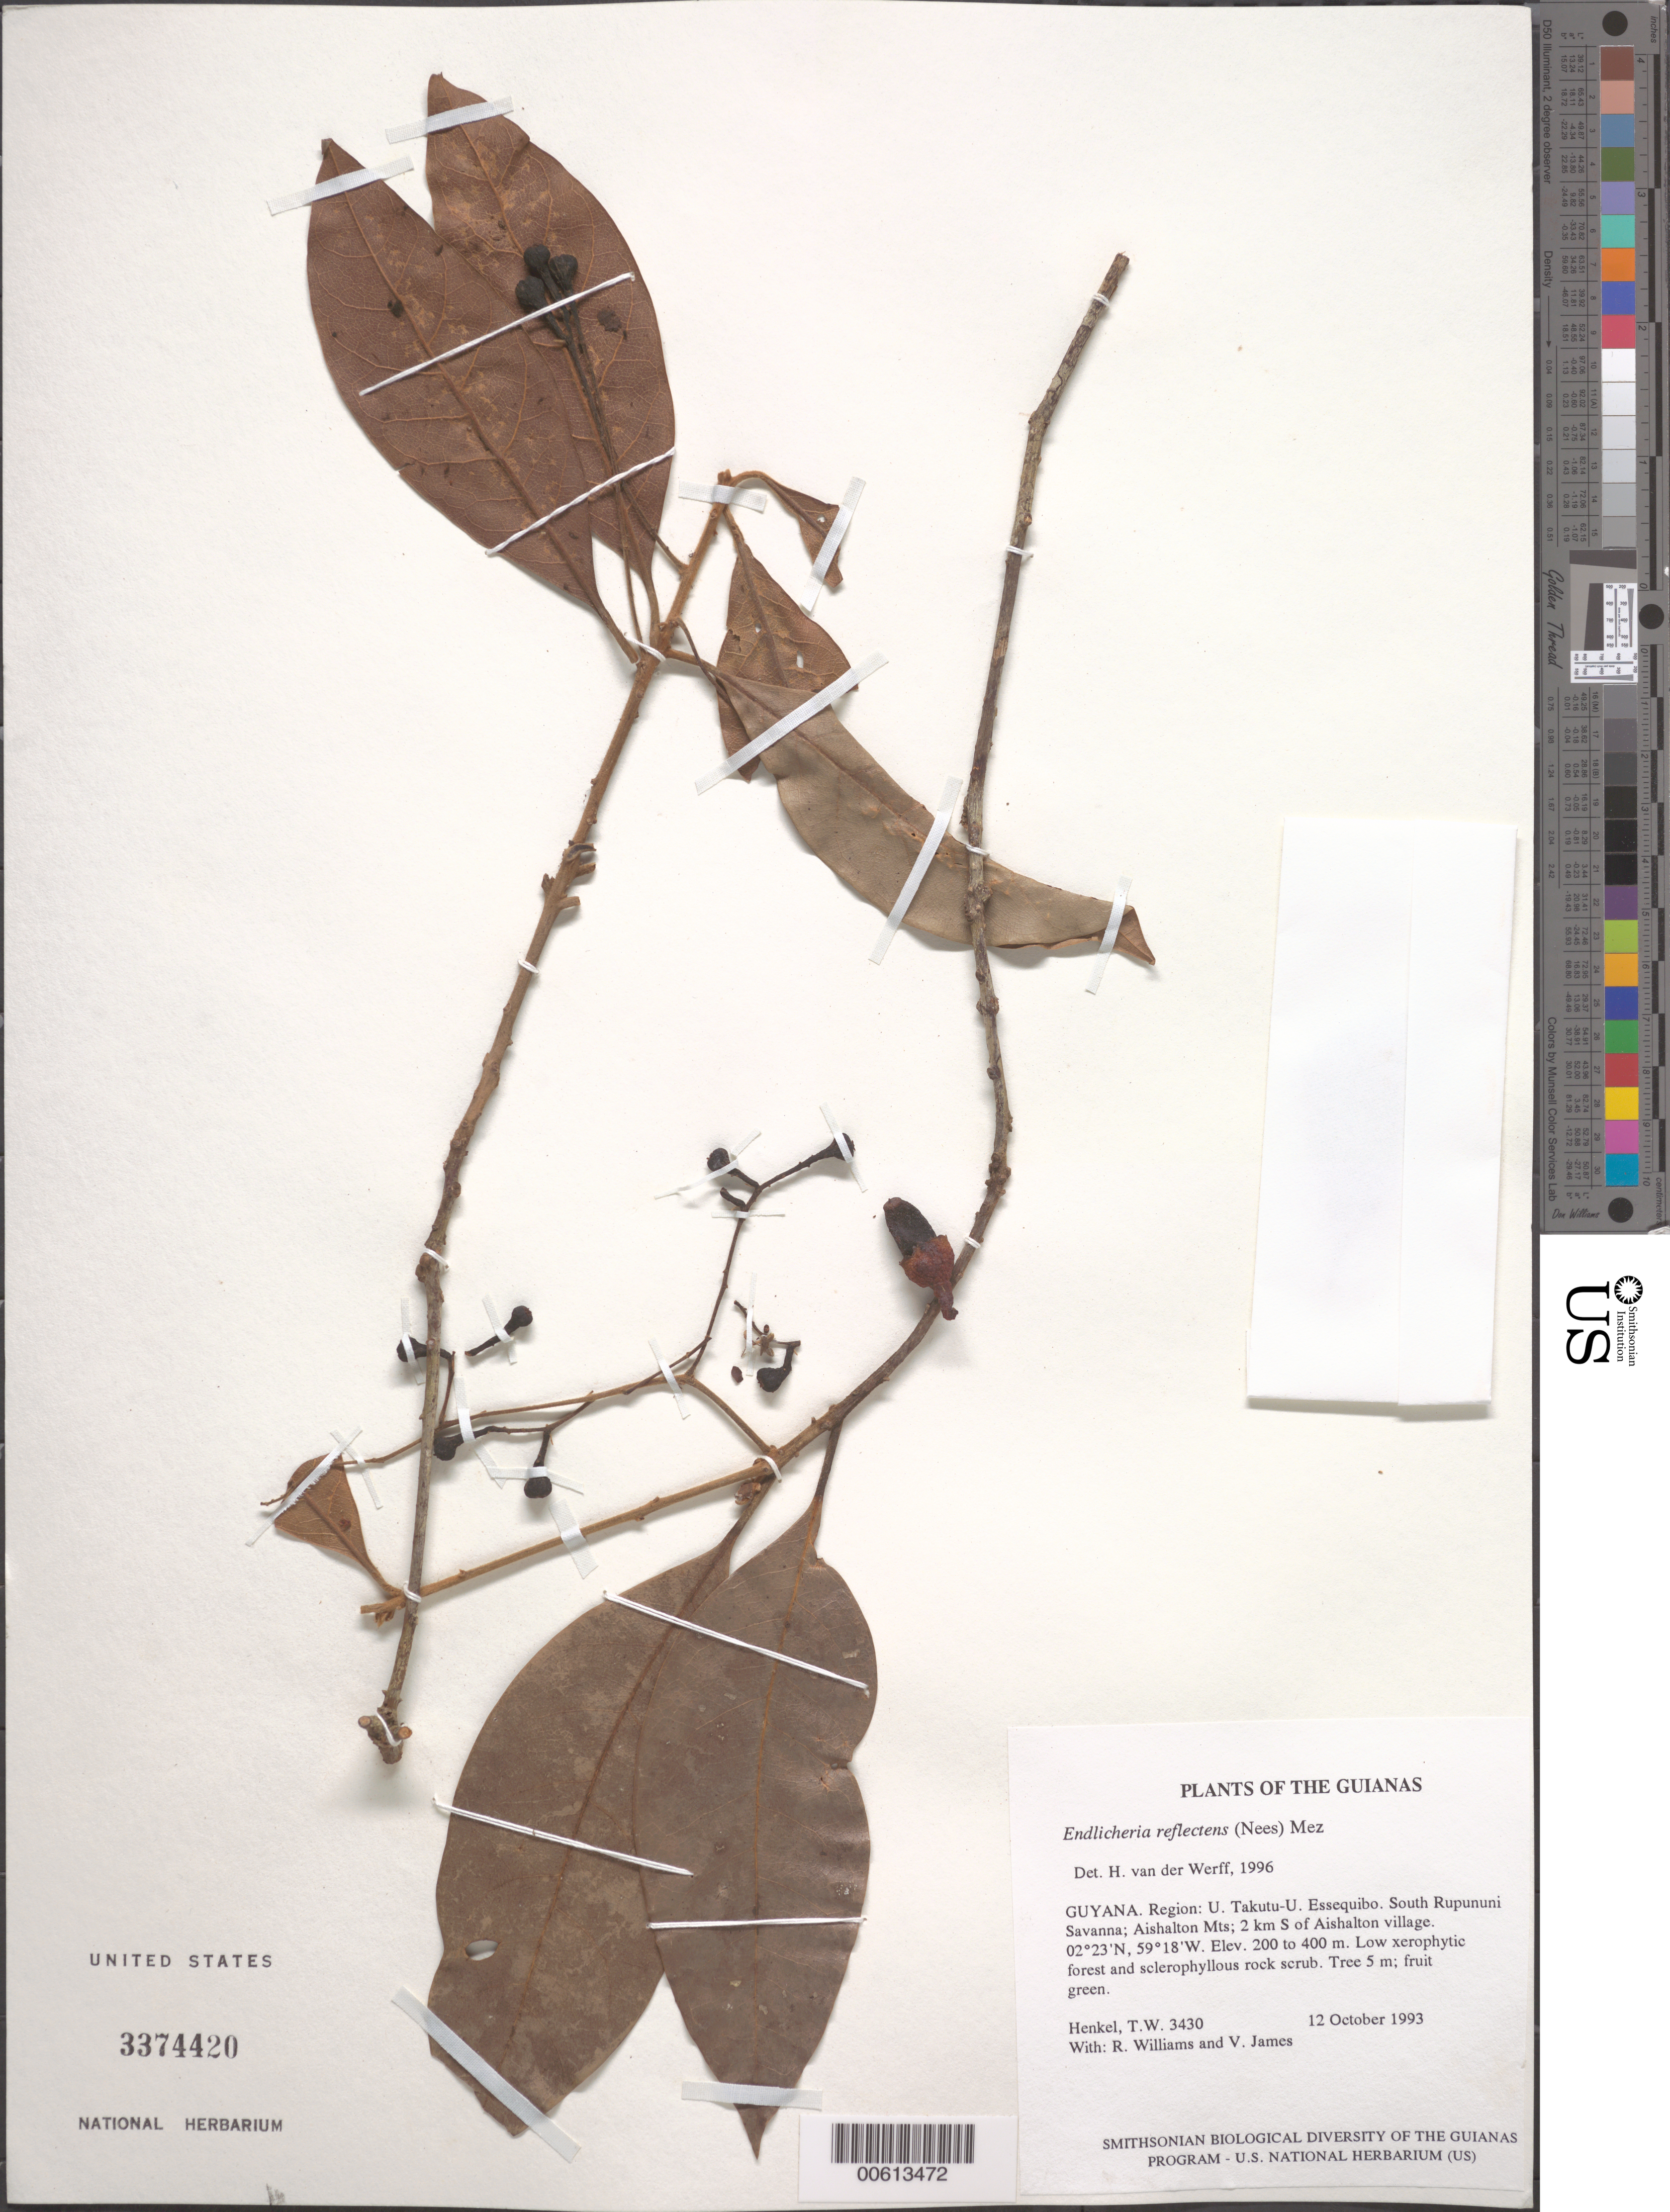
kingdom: Plantae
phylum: Tracheophyta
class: Magnoliopsida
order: Laurales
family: Lauraceae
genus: Endlicheria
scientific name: Endlicheria reflectens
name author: (Nees) Mez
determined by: van der Werff, H., (MO), Missouri Botanical Garden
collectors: T. Henkel, R. Williams & V. James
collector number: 3430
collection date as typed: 12 October 1993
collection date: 1993-10-12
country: Guyana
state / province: U. Takutu-U. Essequibo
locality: South Rupununi Savanna; Aishalton Mts; 2 km S of Aishalton village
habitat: Low xerophytic forest and sclerophyllous rock scrub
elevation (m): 200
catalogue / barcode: US 3374420